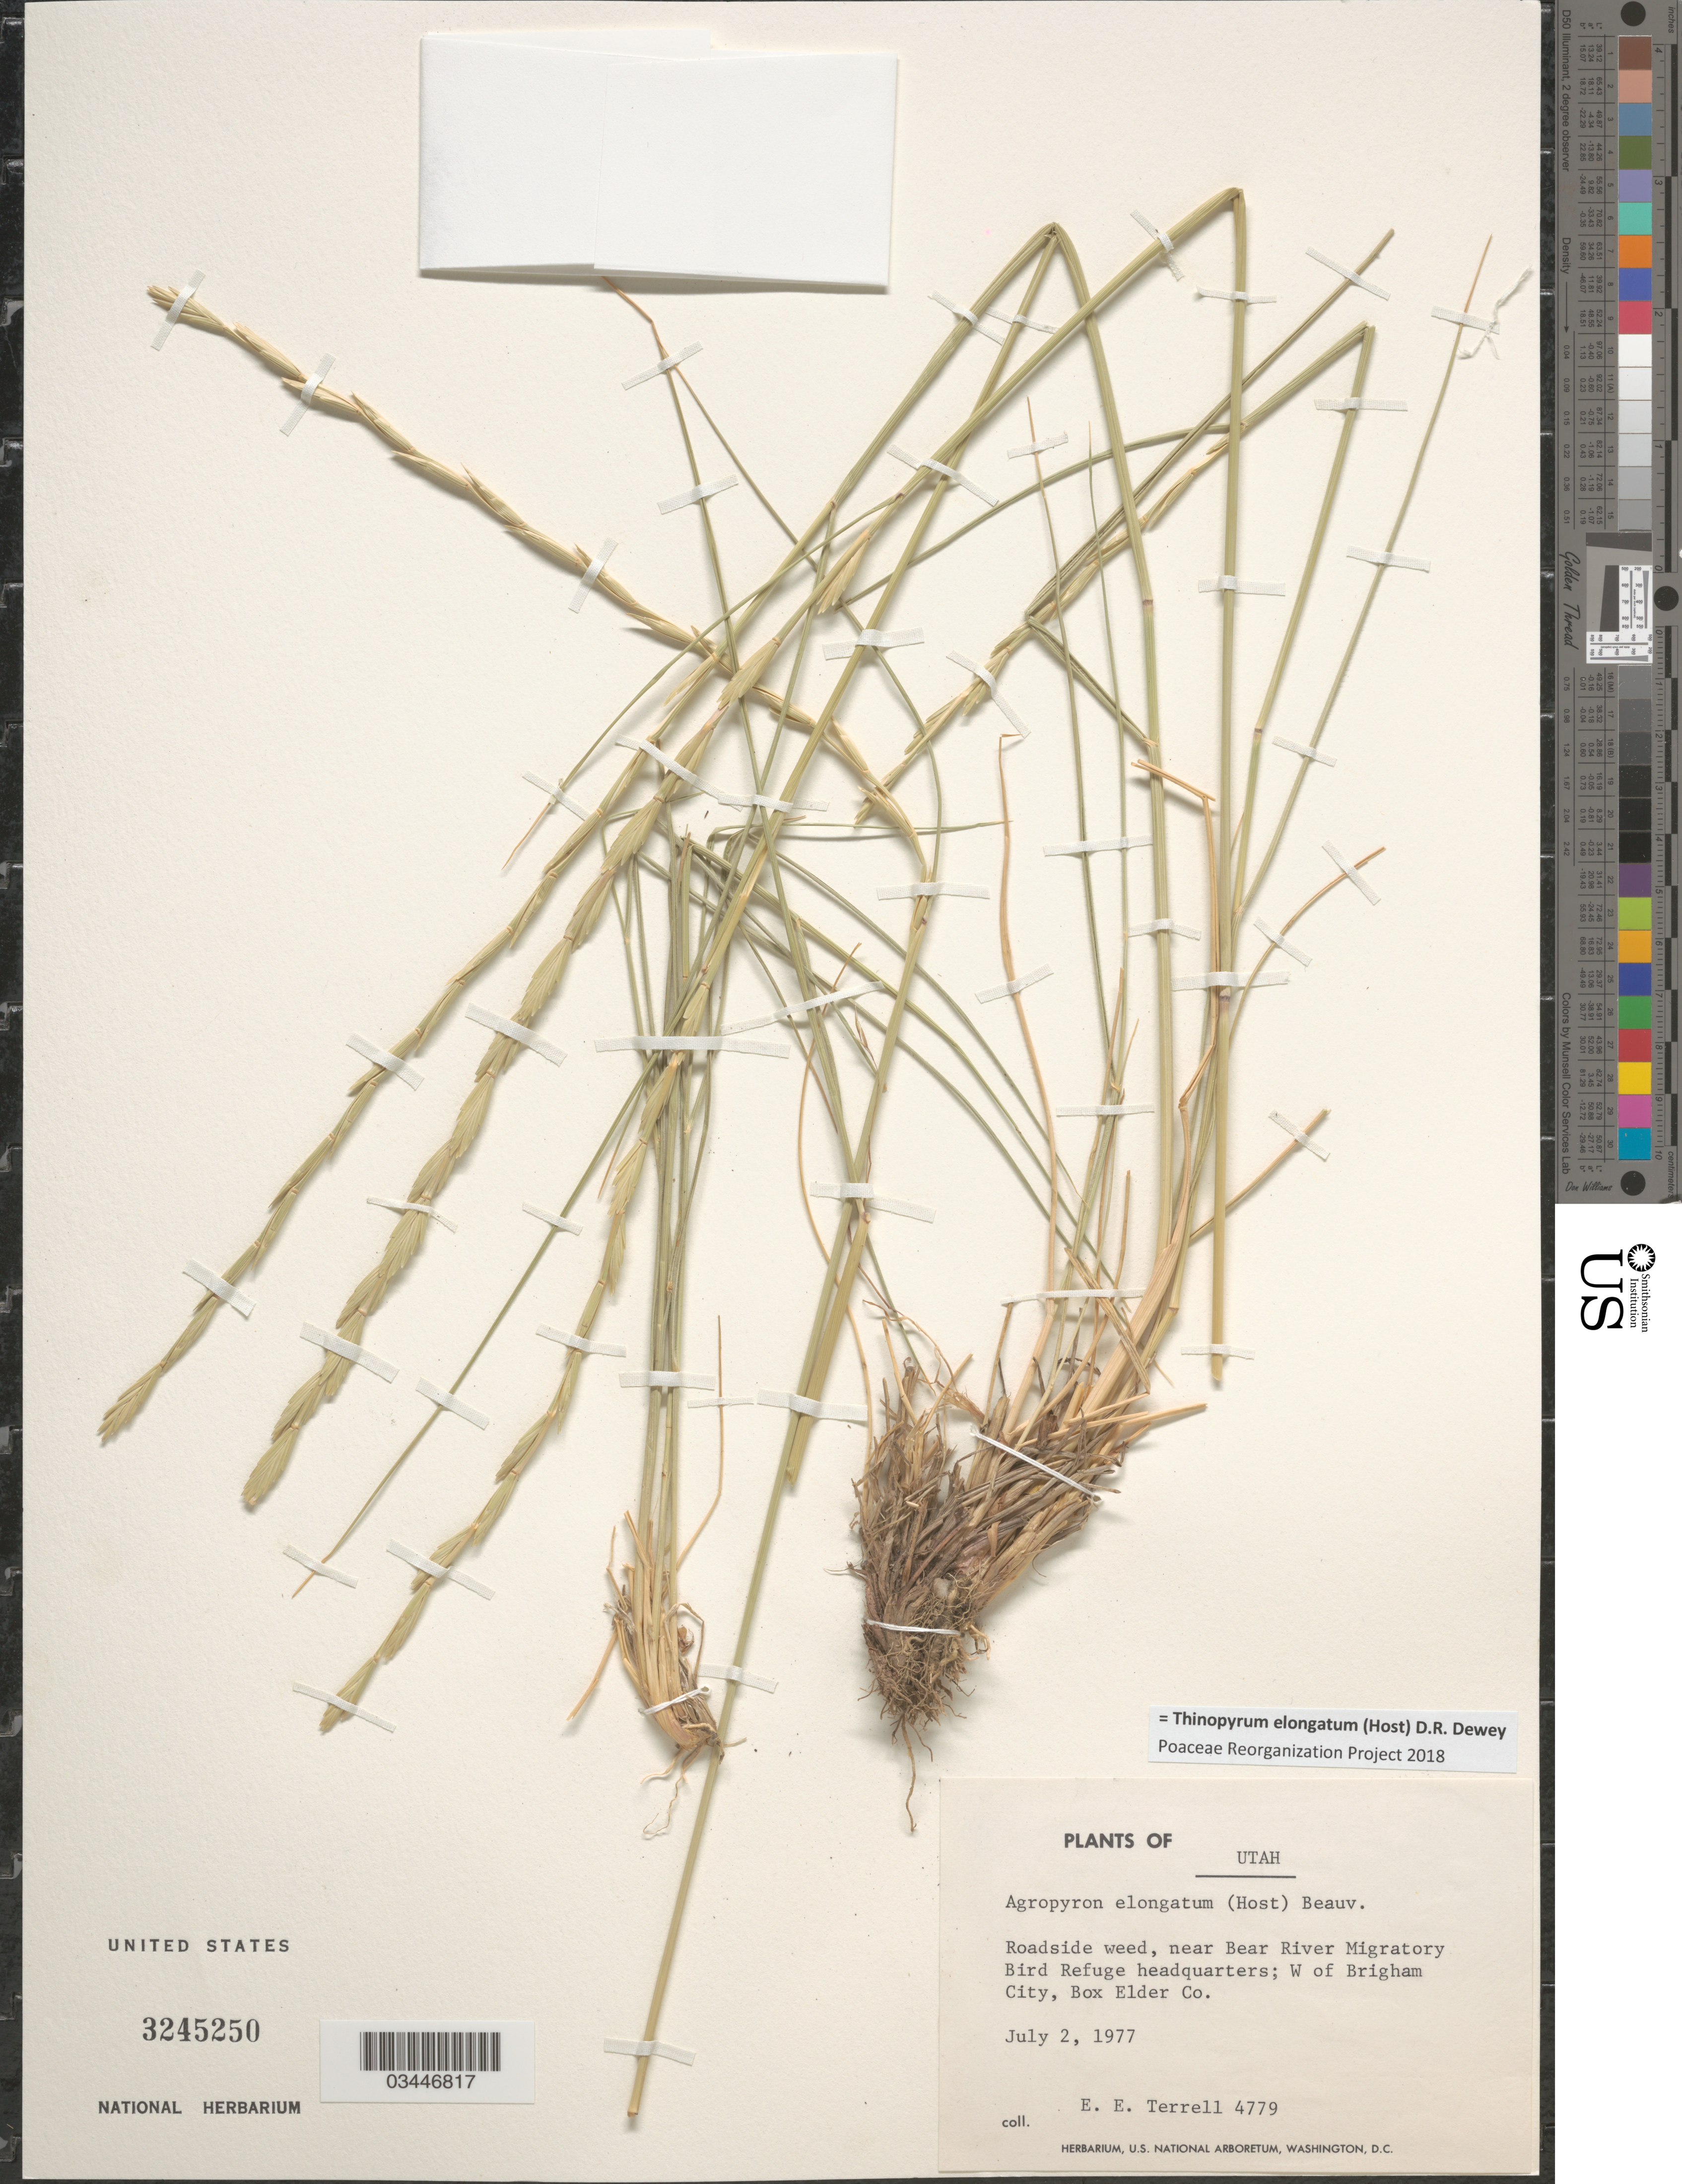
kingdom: Plantae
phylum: Tracheophyta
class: Liliopsida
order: Poales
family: Poaceae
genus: Aegilops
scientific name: Aegilops triuncialis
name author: L.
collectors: E. E. Terrell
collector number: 4779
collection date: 1977-07-02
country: United States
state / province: Utah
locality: Roadside weed, near Bear River Migratory Bird Refuge headquarters; W of Brigham City, Box Elder Co.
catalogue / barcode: US 3245250